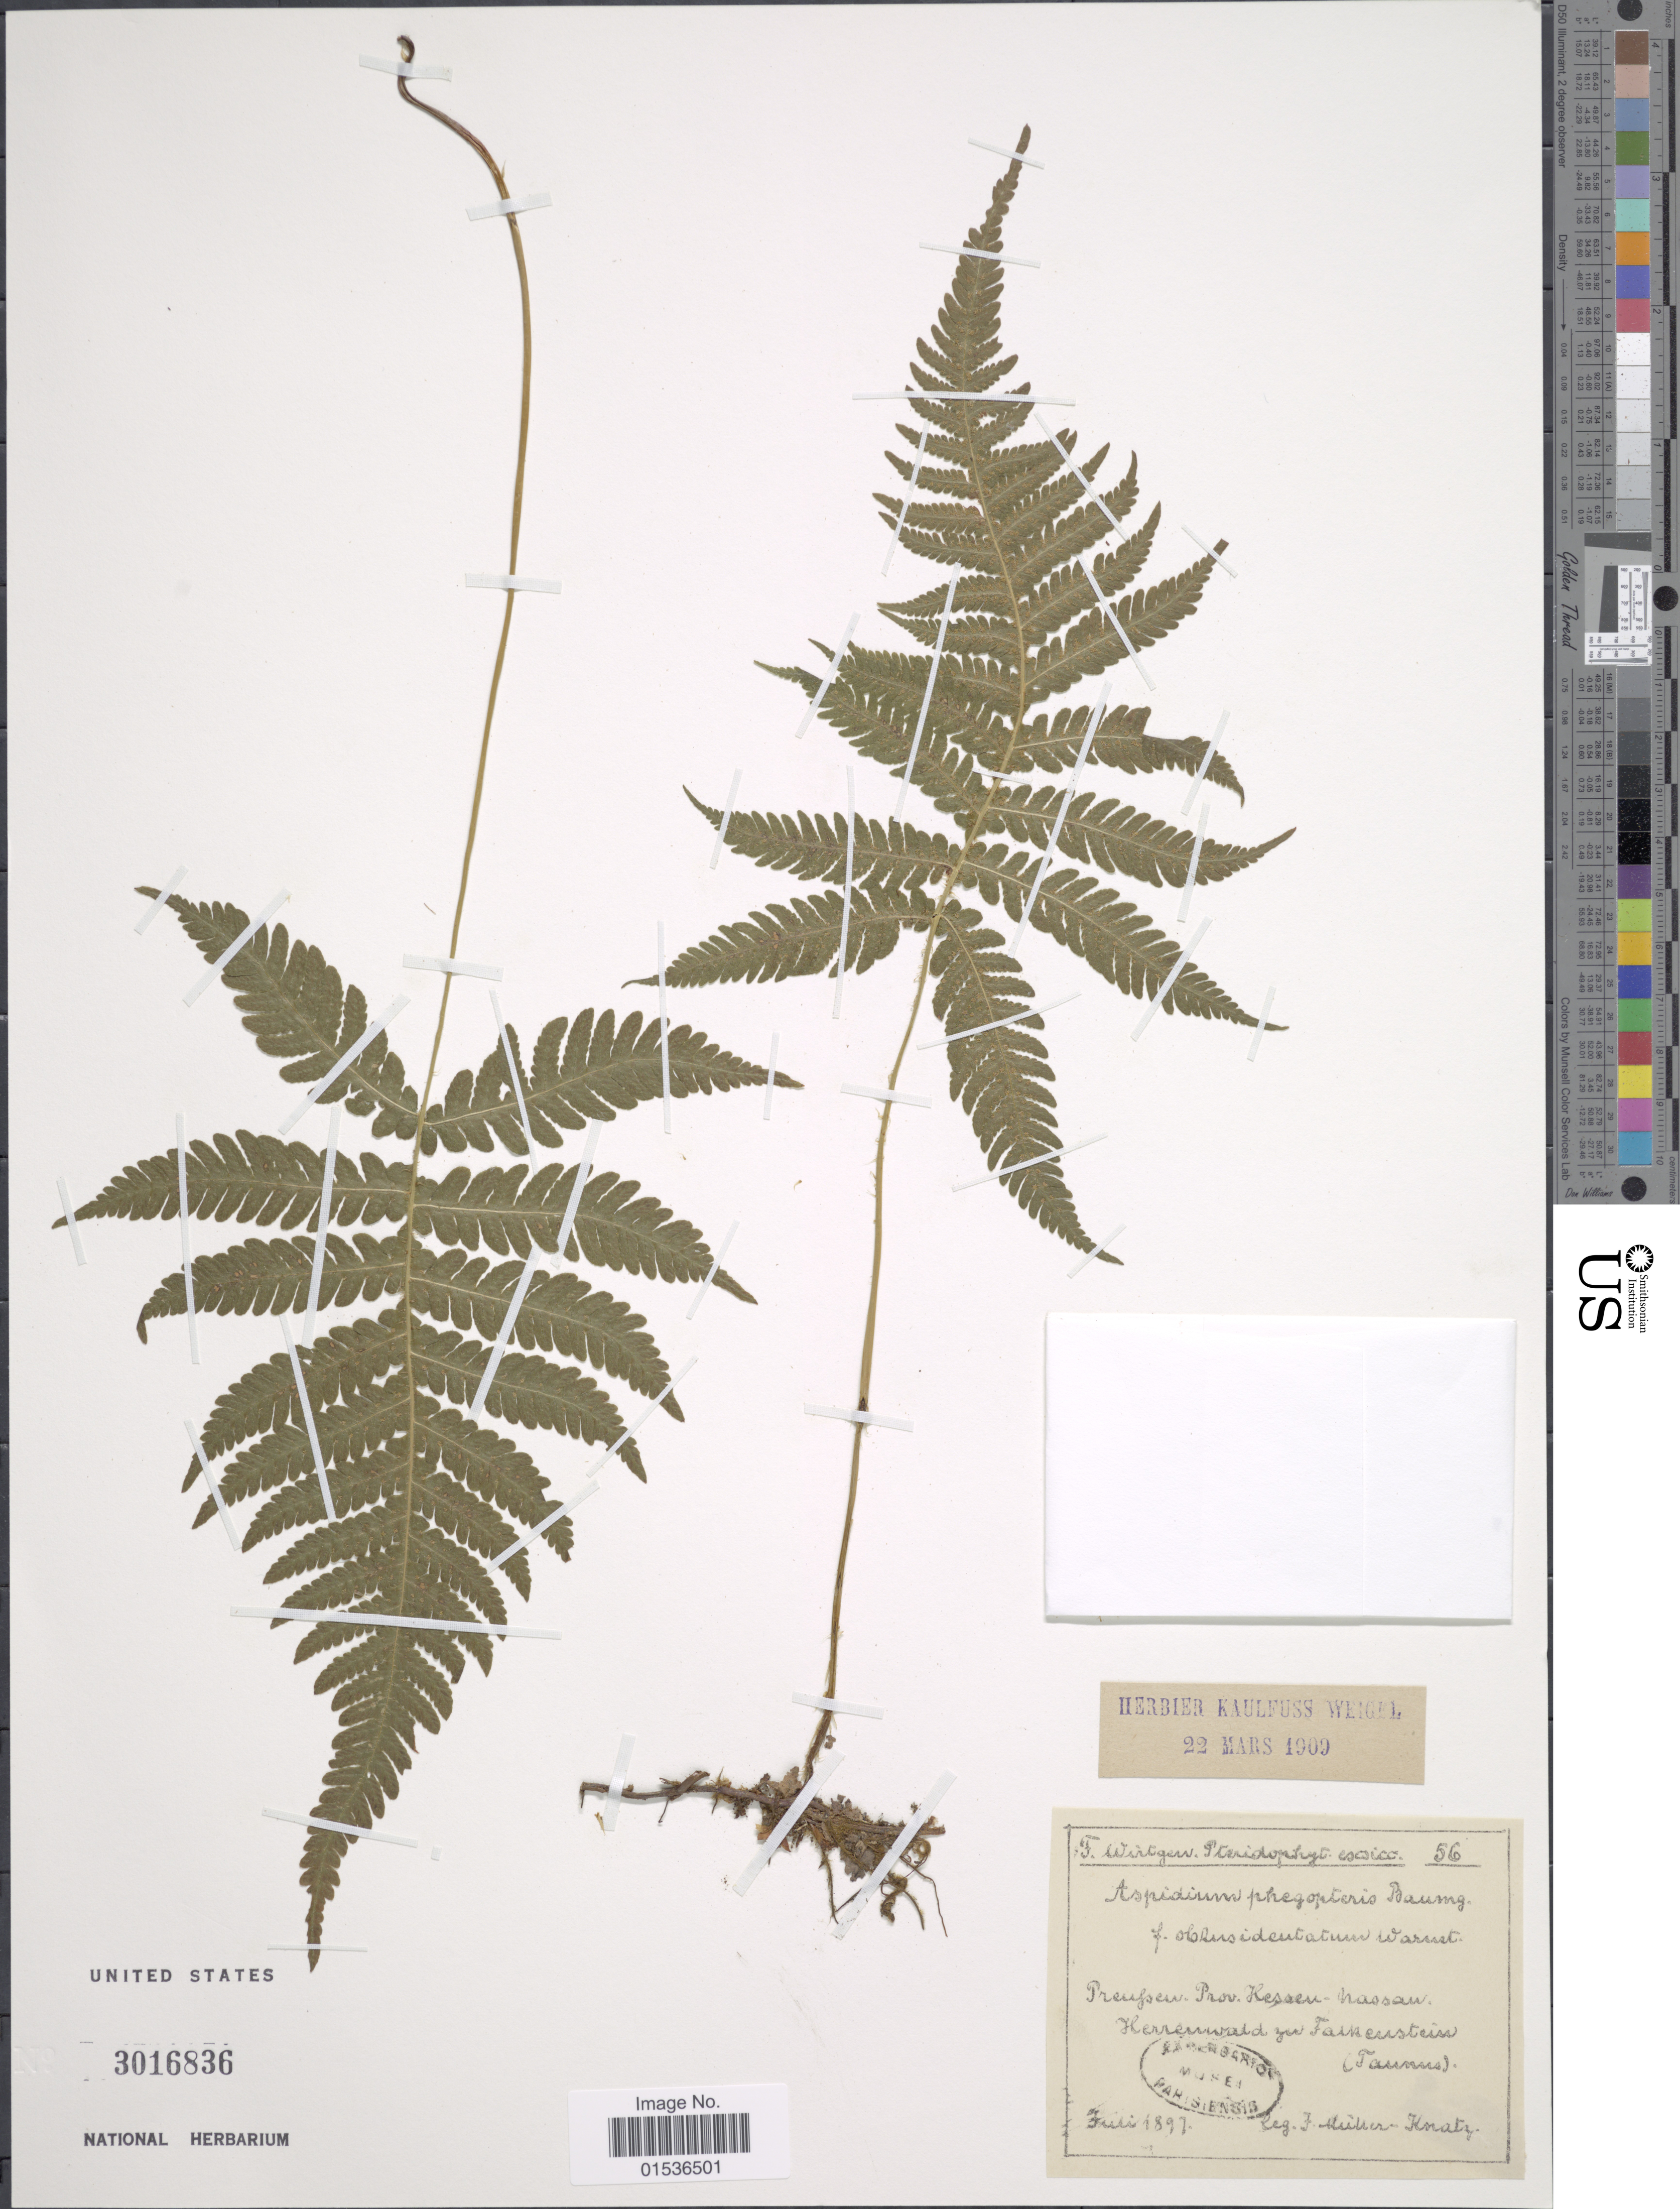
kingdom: Plantae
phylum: Tracheophyta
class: Polypodiopsida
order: Polypodiales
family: Thelypteridaceae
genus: Phegopteris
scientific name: Phegopteris connectilis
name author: (Michx.) Watt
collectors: F. Müller-Knatz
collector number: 56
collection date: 1897-07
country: Germany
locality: Preussen, Prov. Hessen-Nassau, Herrenwald zu Falkenstein (Taunus).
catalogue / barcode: US 3016836